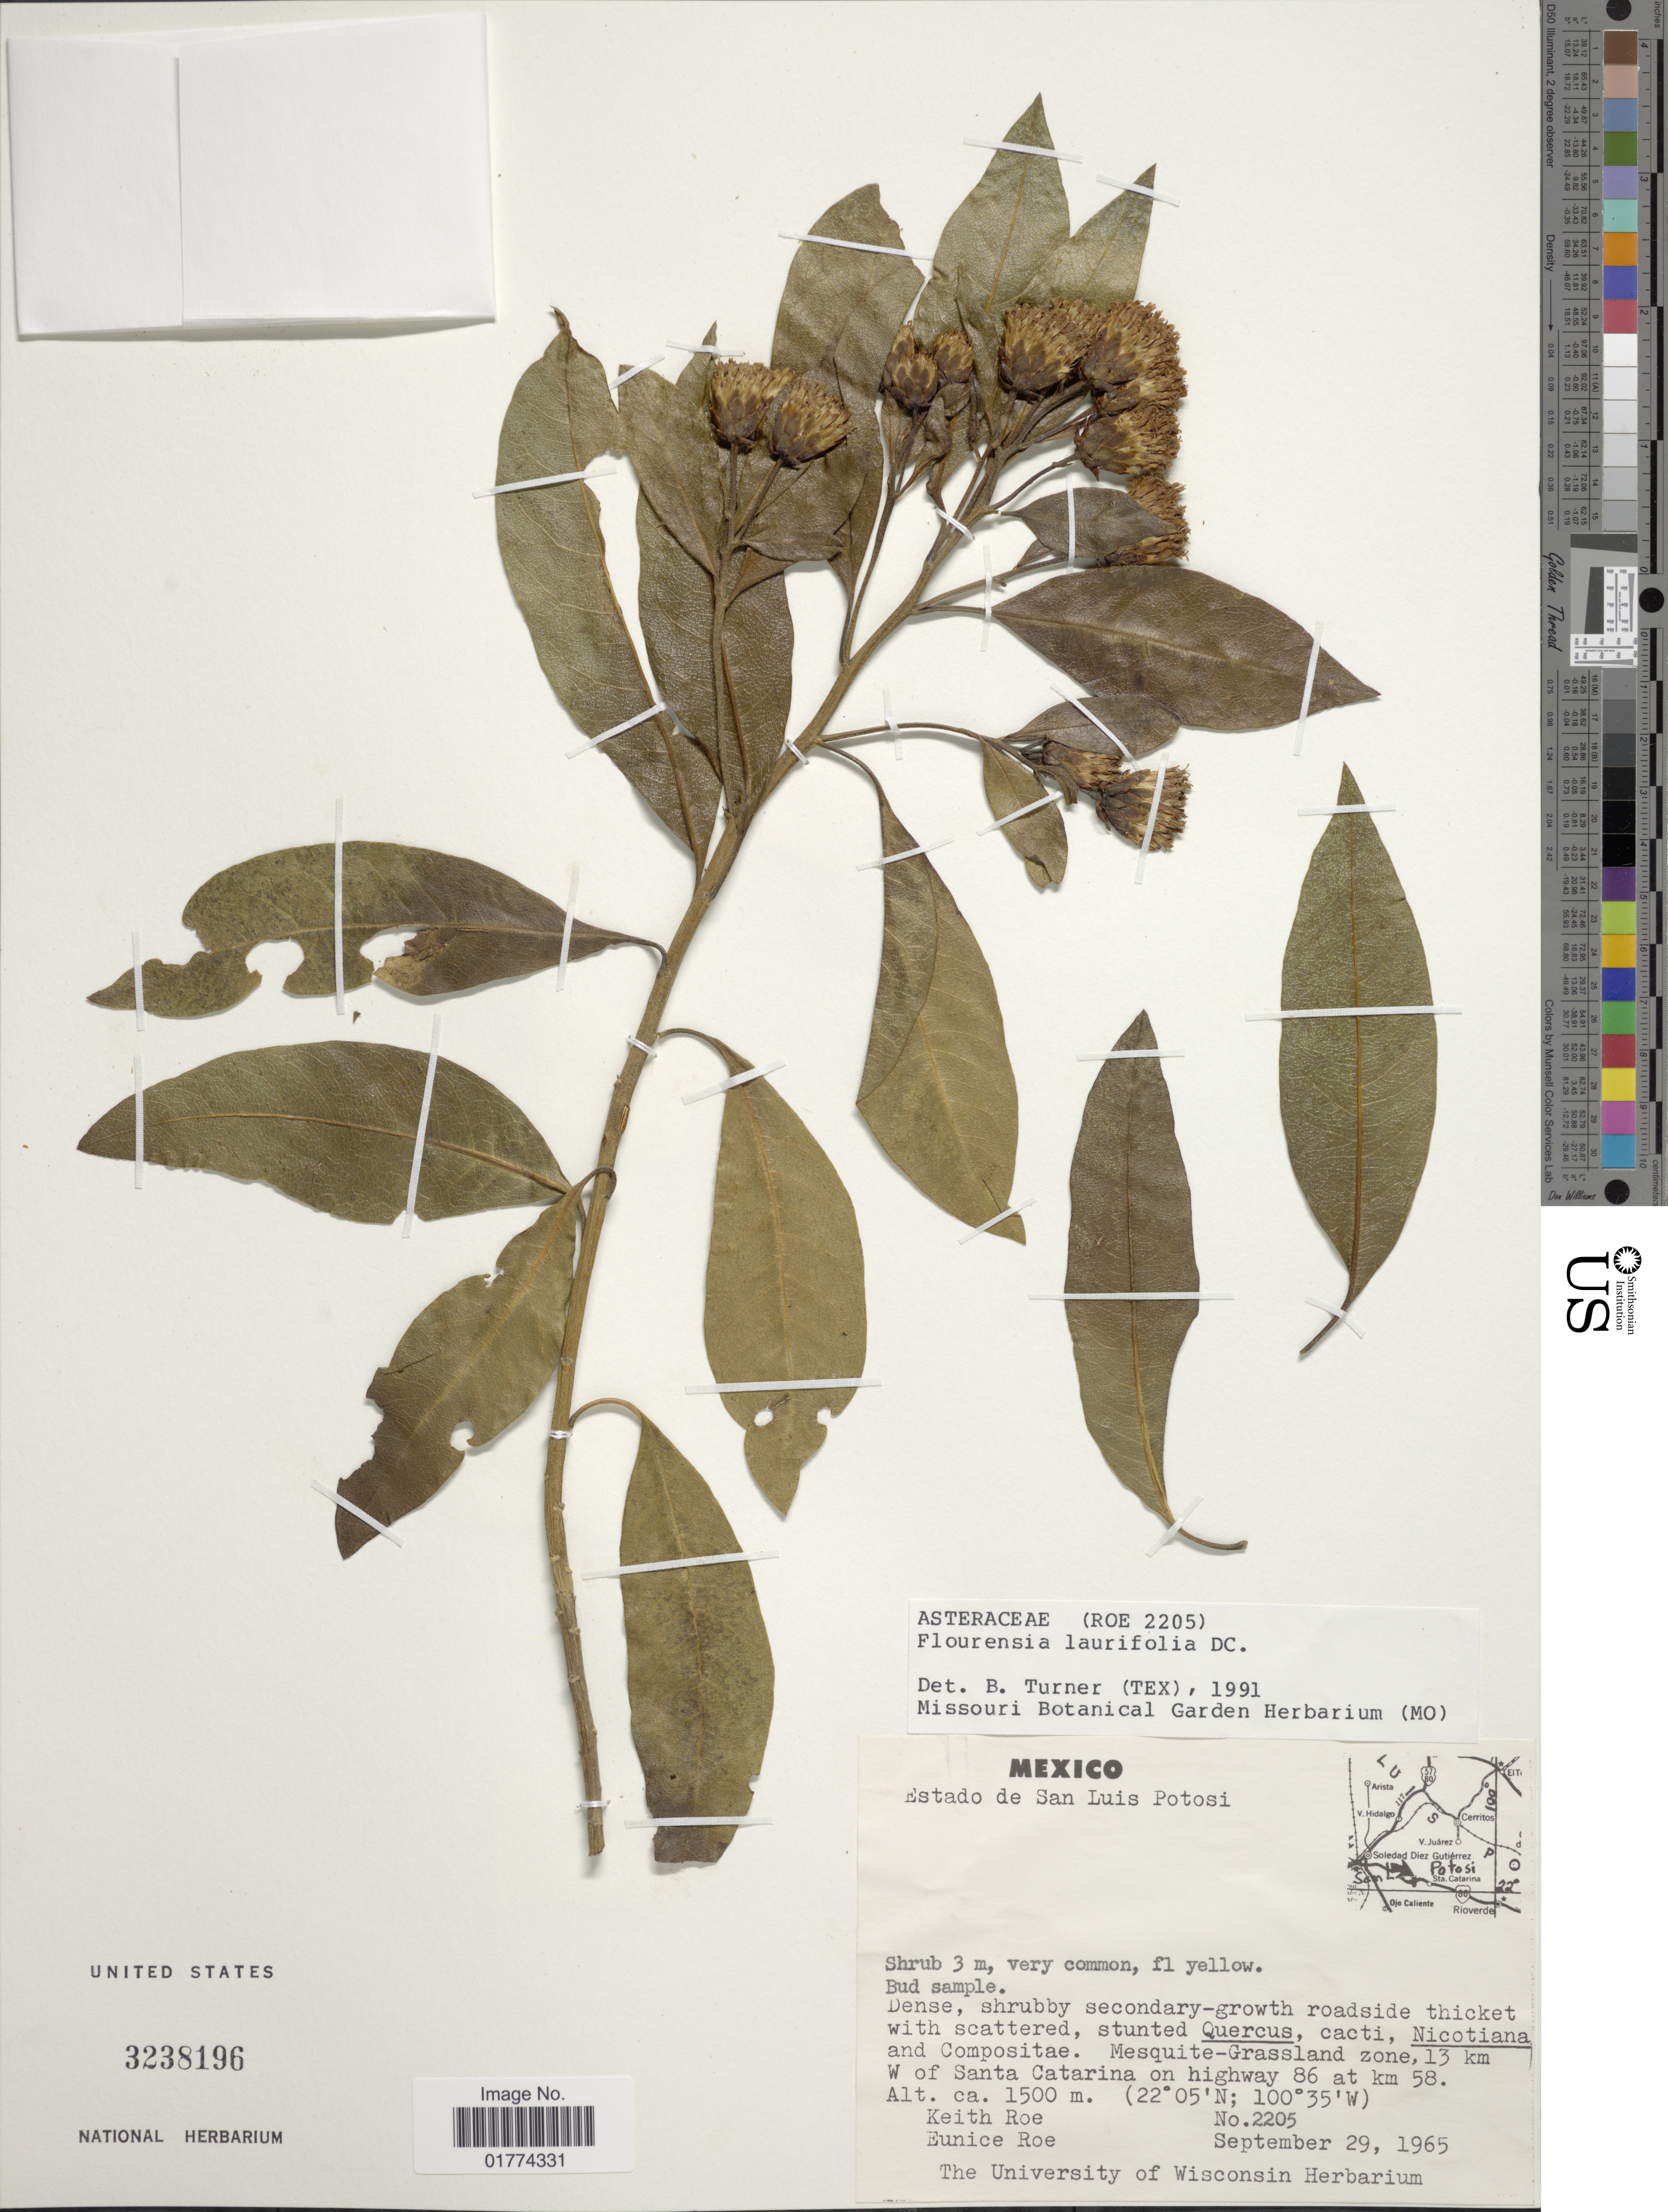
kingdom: Plantae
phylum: Tracheophyta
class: Magnoliopsida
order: Asterales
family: Asteraceae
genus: Flourensia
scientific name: Flourensia laurifolia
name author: DC.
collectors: K. E. Roe & E. Roe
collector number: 2205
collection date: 1965-09-29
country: Mexico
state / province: San Luis Potosí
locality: Mesquite-Grassland zone, 13 km W of Santa Catarina on highway 86 at km 58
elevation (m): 1500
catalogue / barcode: US 3238196